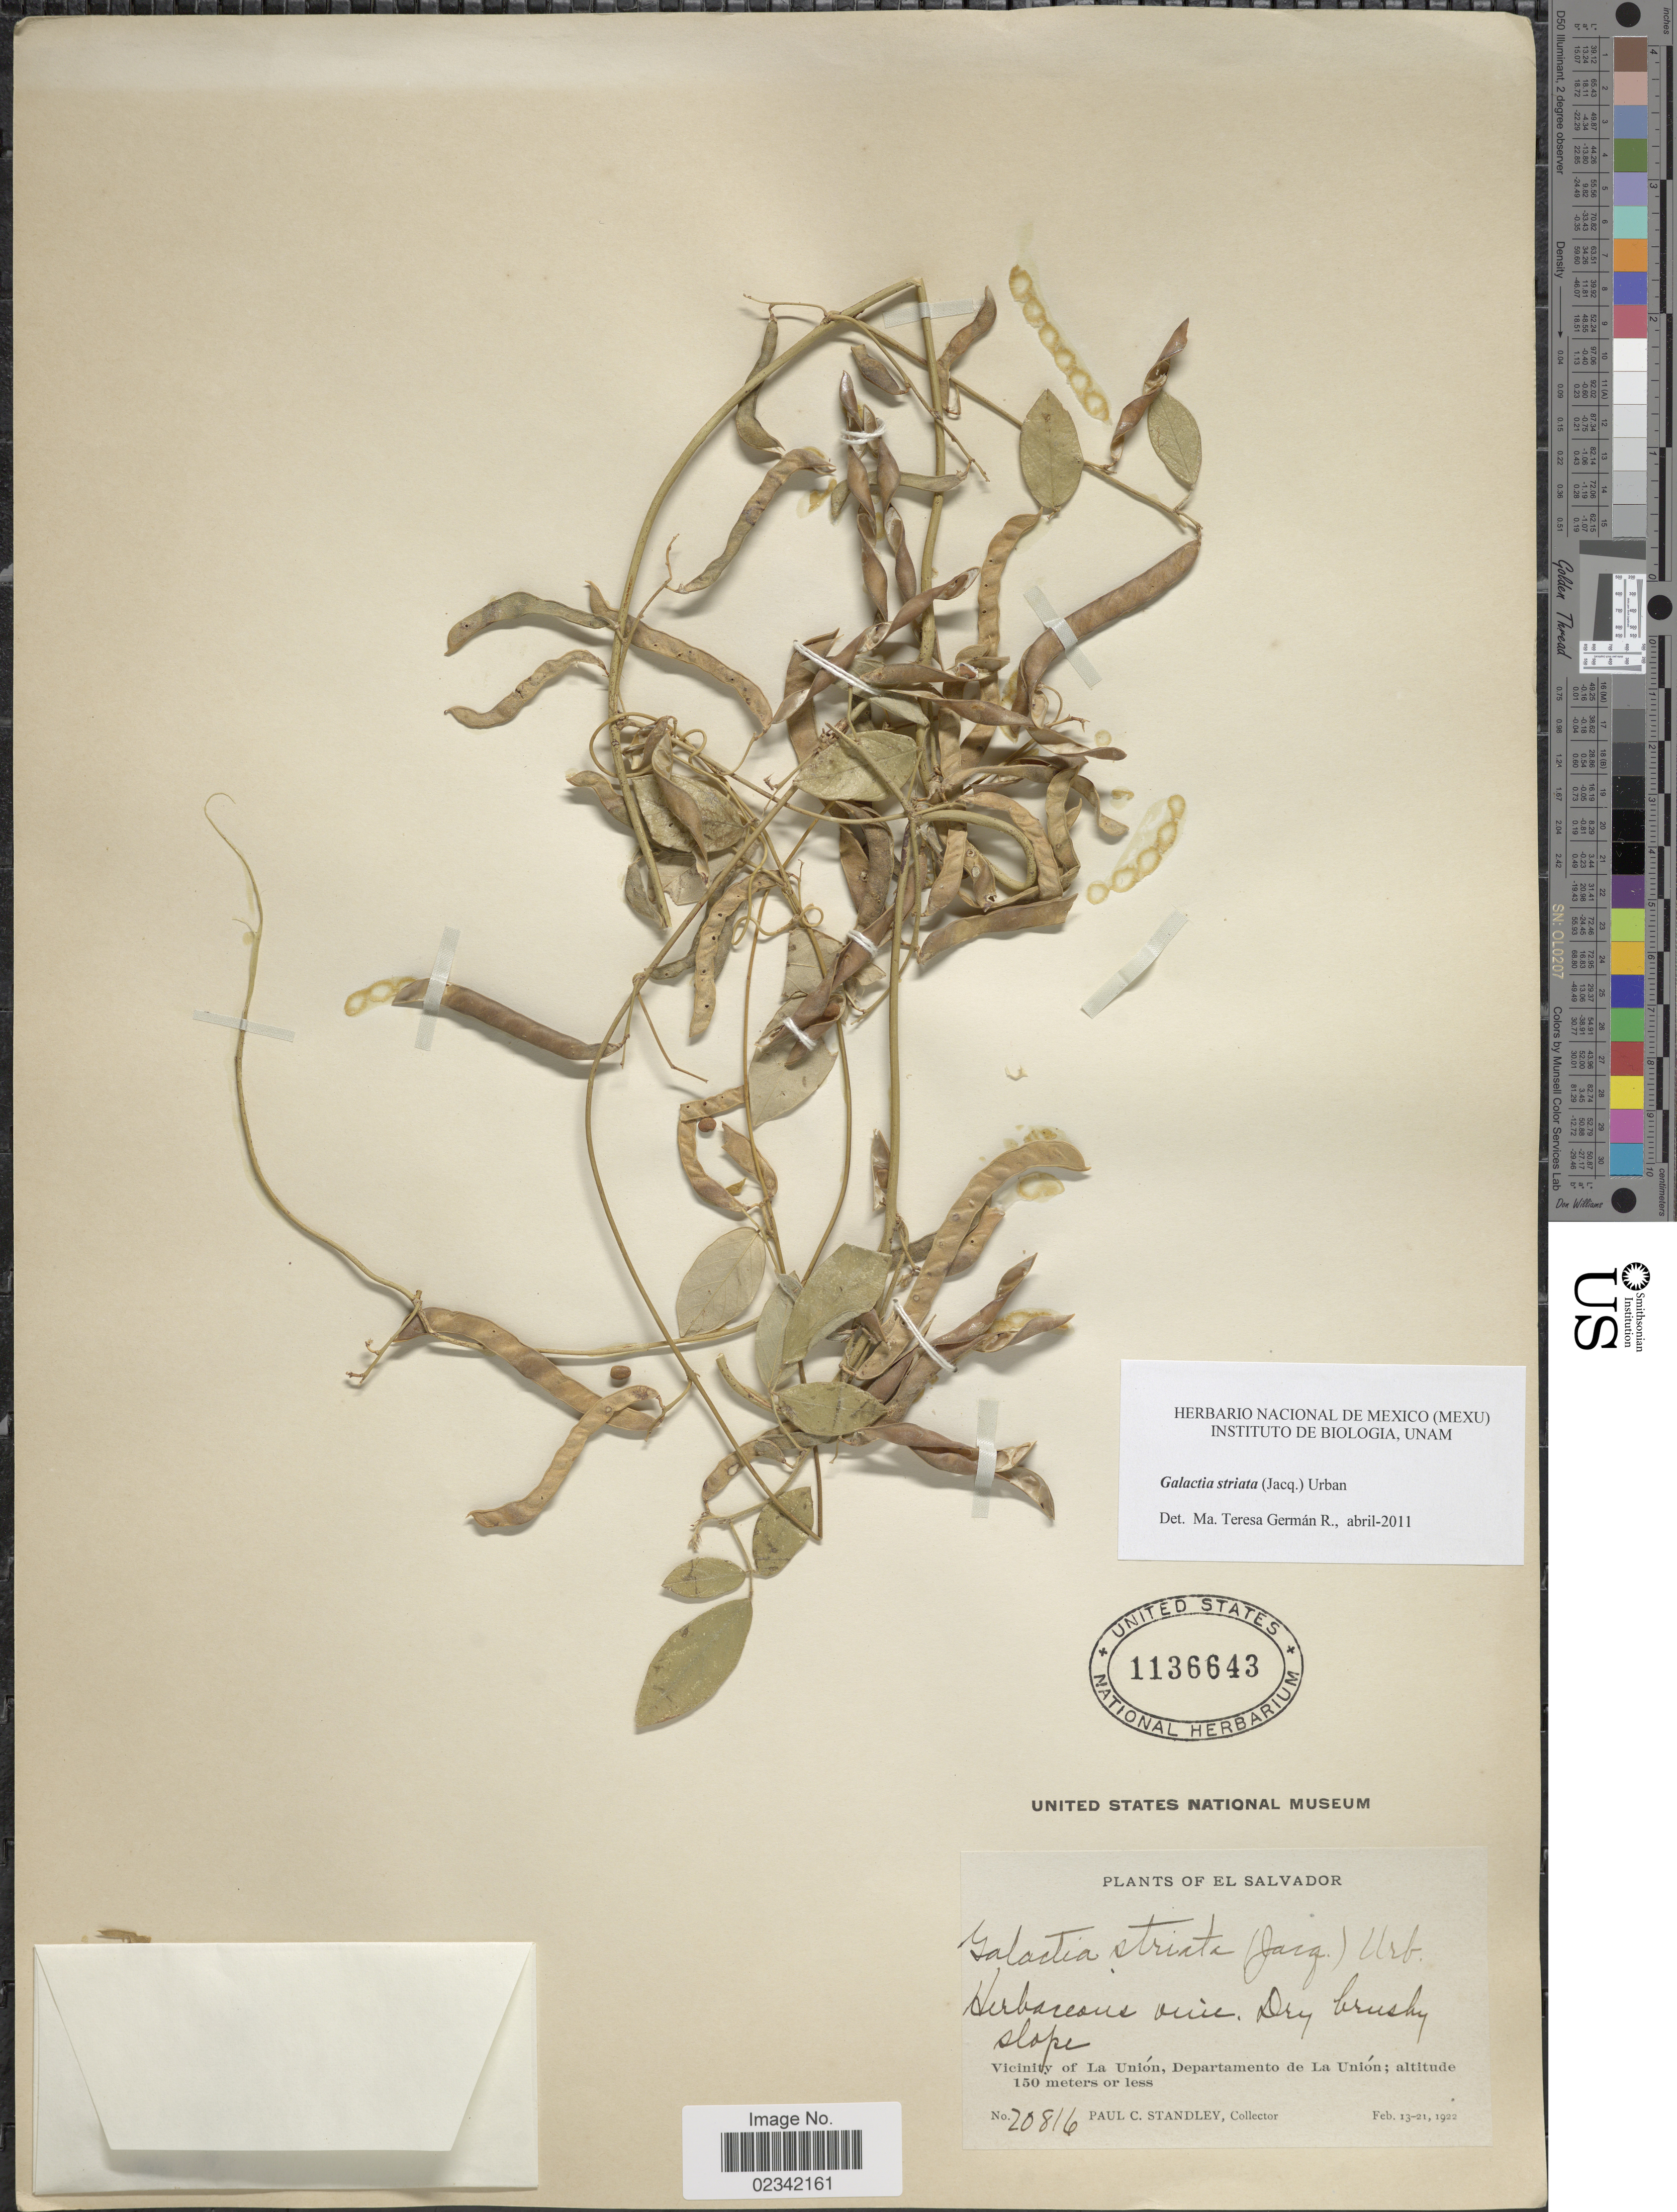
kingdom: Plantae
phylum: Tracheophyta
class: Magnoliopsida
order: Fabales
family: Fabaceae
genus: Galactia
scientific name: Galactia striata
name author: (Jacq.) Urb.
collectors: P. C. Standley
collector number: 20816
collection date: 1922-02-13/1922-02-21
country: El Salvador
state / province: La Union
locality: Vicinity of La Union, Departamento de La Union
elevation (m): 150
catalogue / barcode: US 1136643